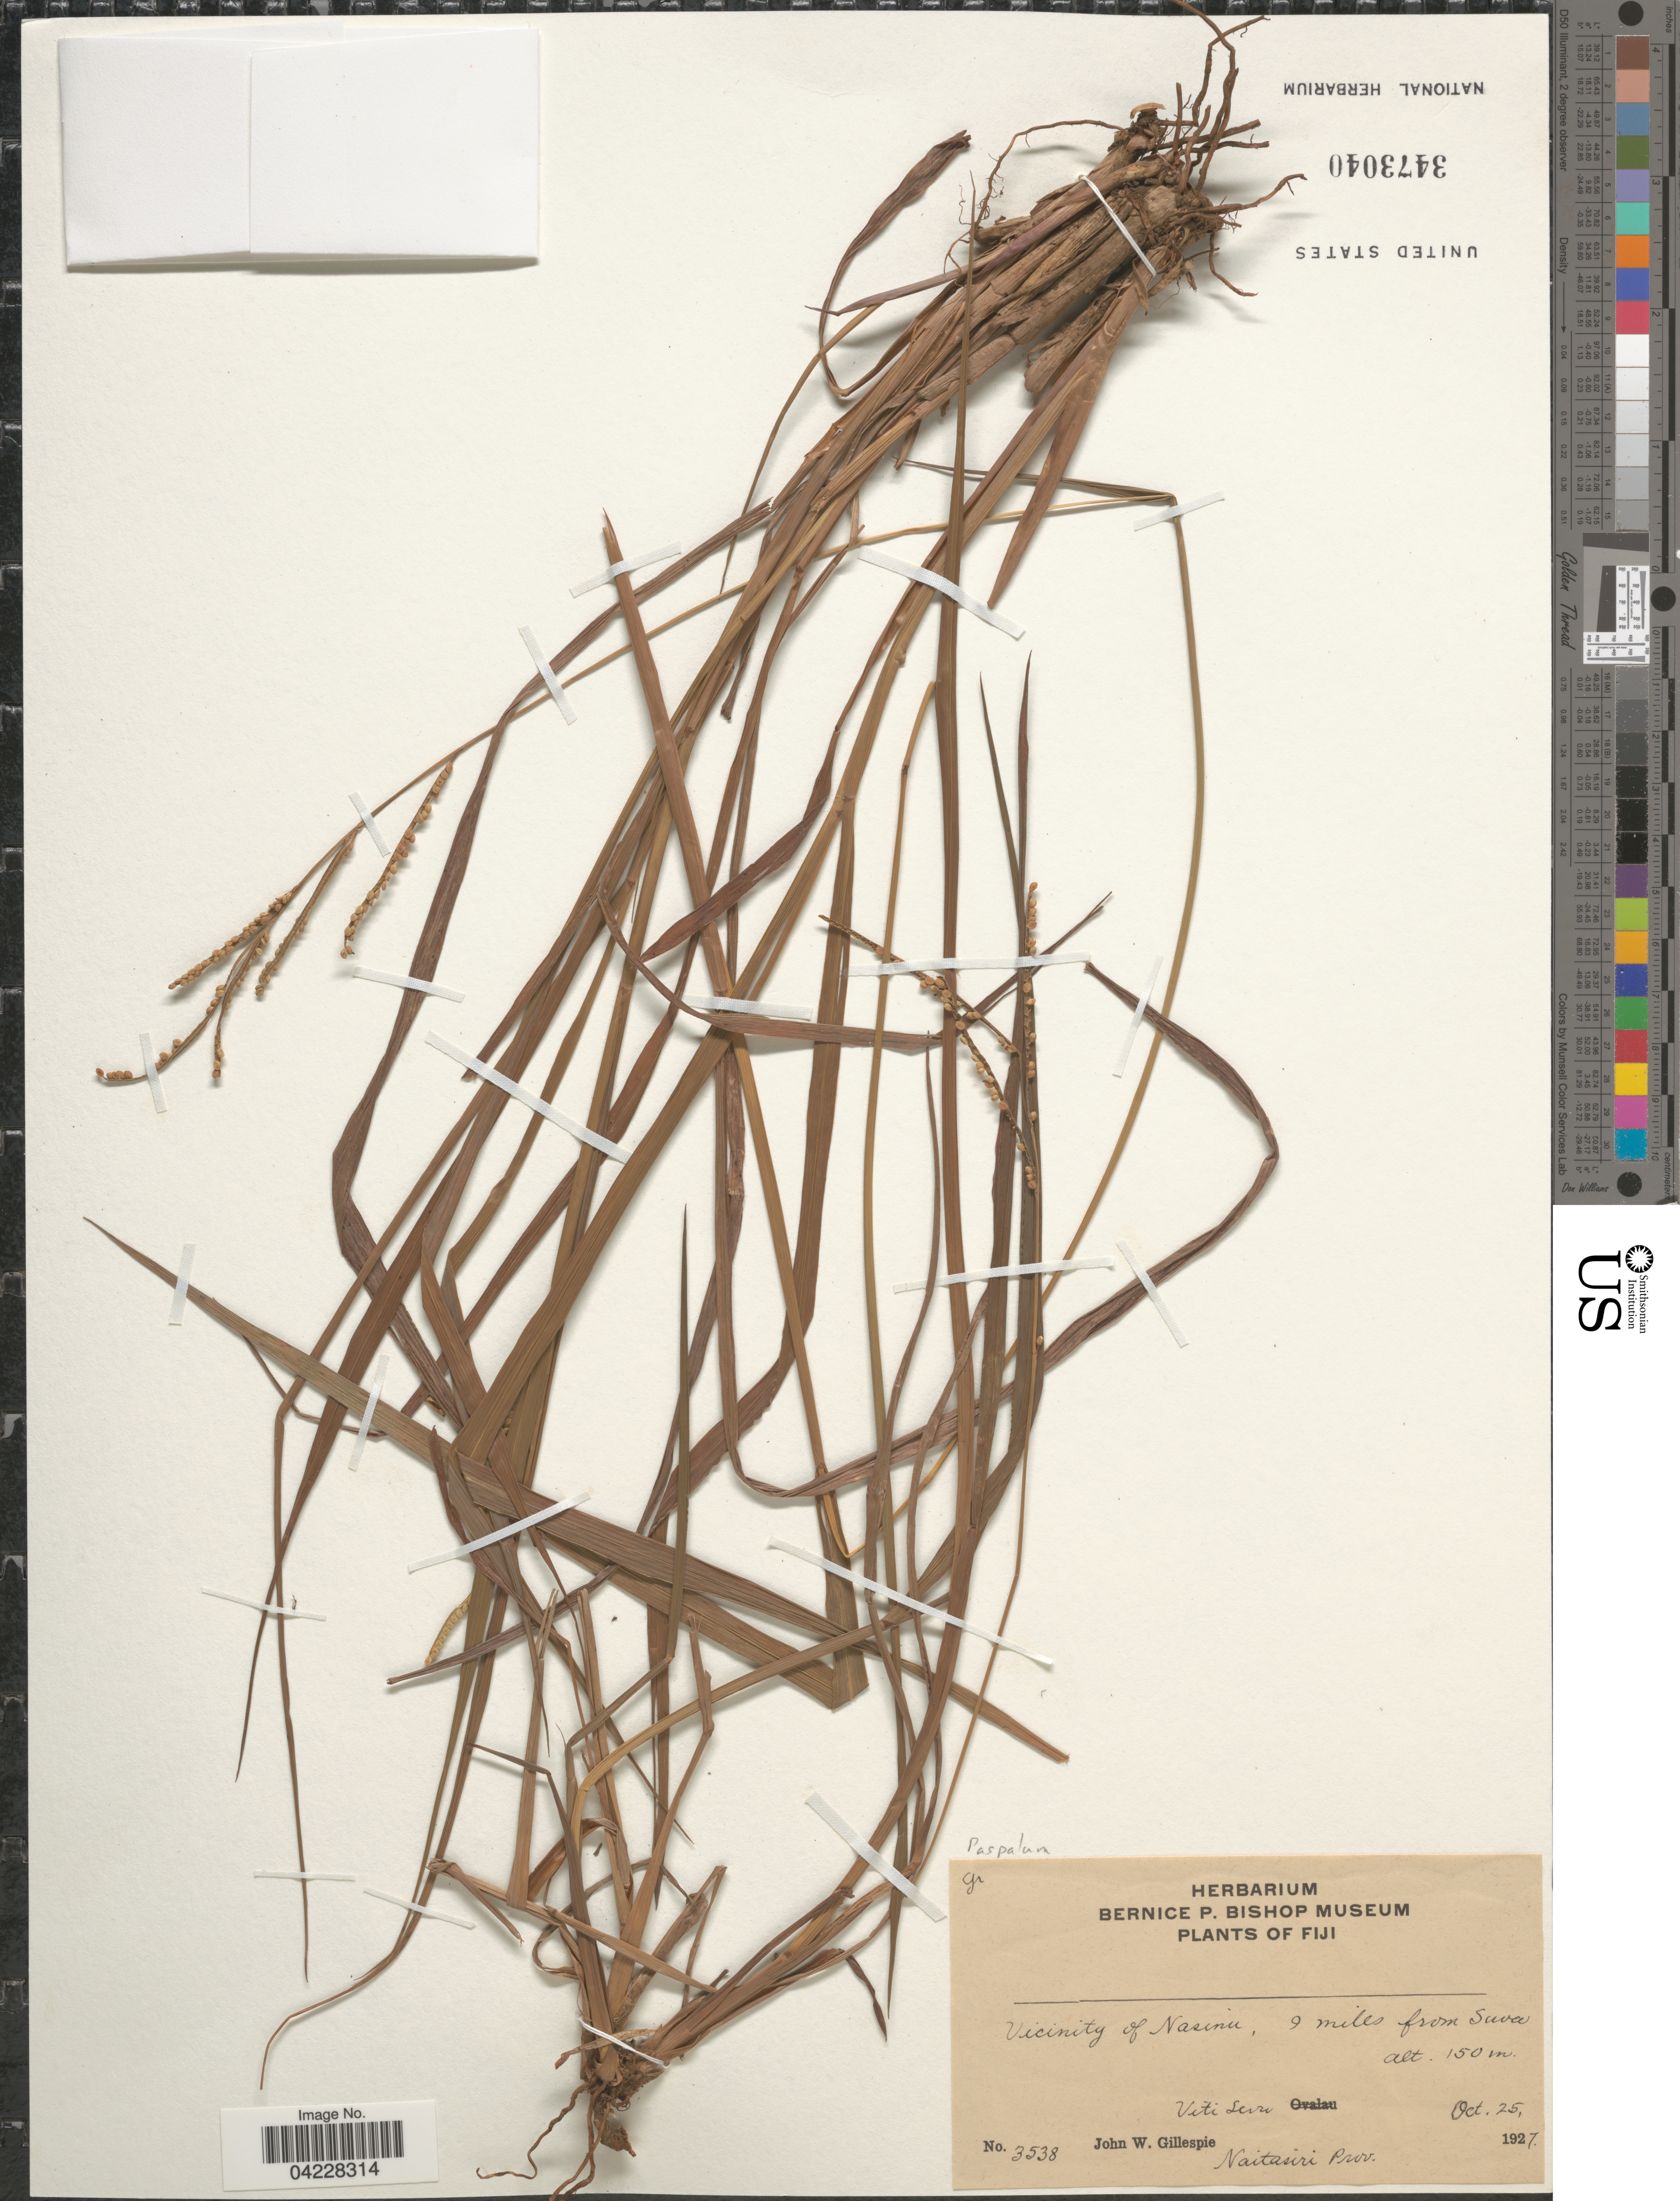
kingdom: Plantae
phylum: Tracheophyta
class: Liliopsida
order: Poales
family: Poaceae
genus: Paspalum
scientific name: Paspalum sp.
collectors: J. W. Gillespie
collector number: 3538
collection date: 1927-10-25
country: Fiji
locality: Vicinity of Nasinu, 9 miles from Suva. Viti Levu. Naitasiri Prov.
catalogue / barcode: US 3473040